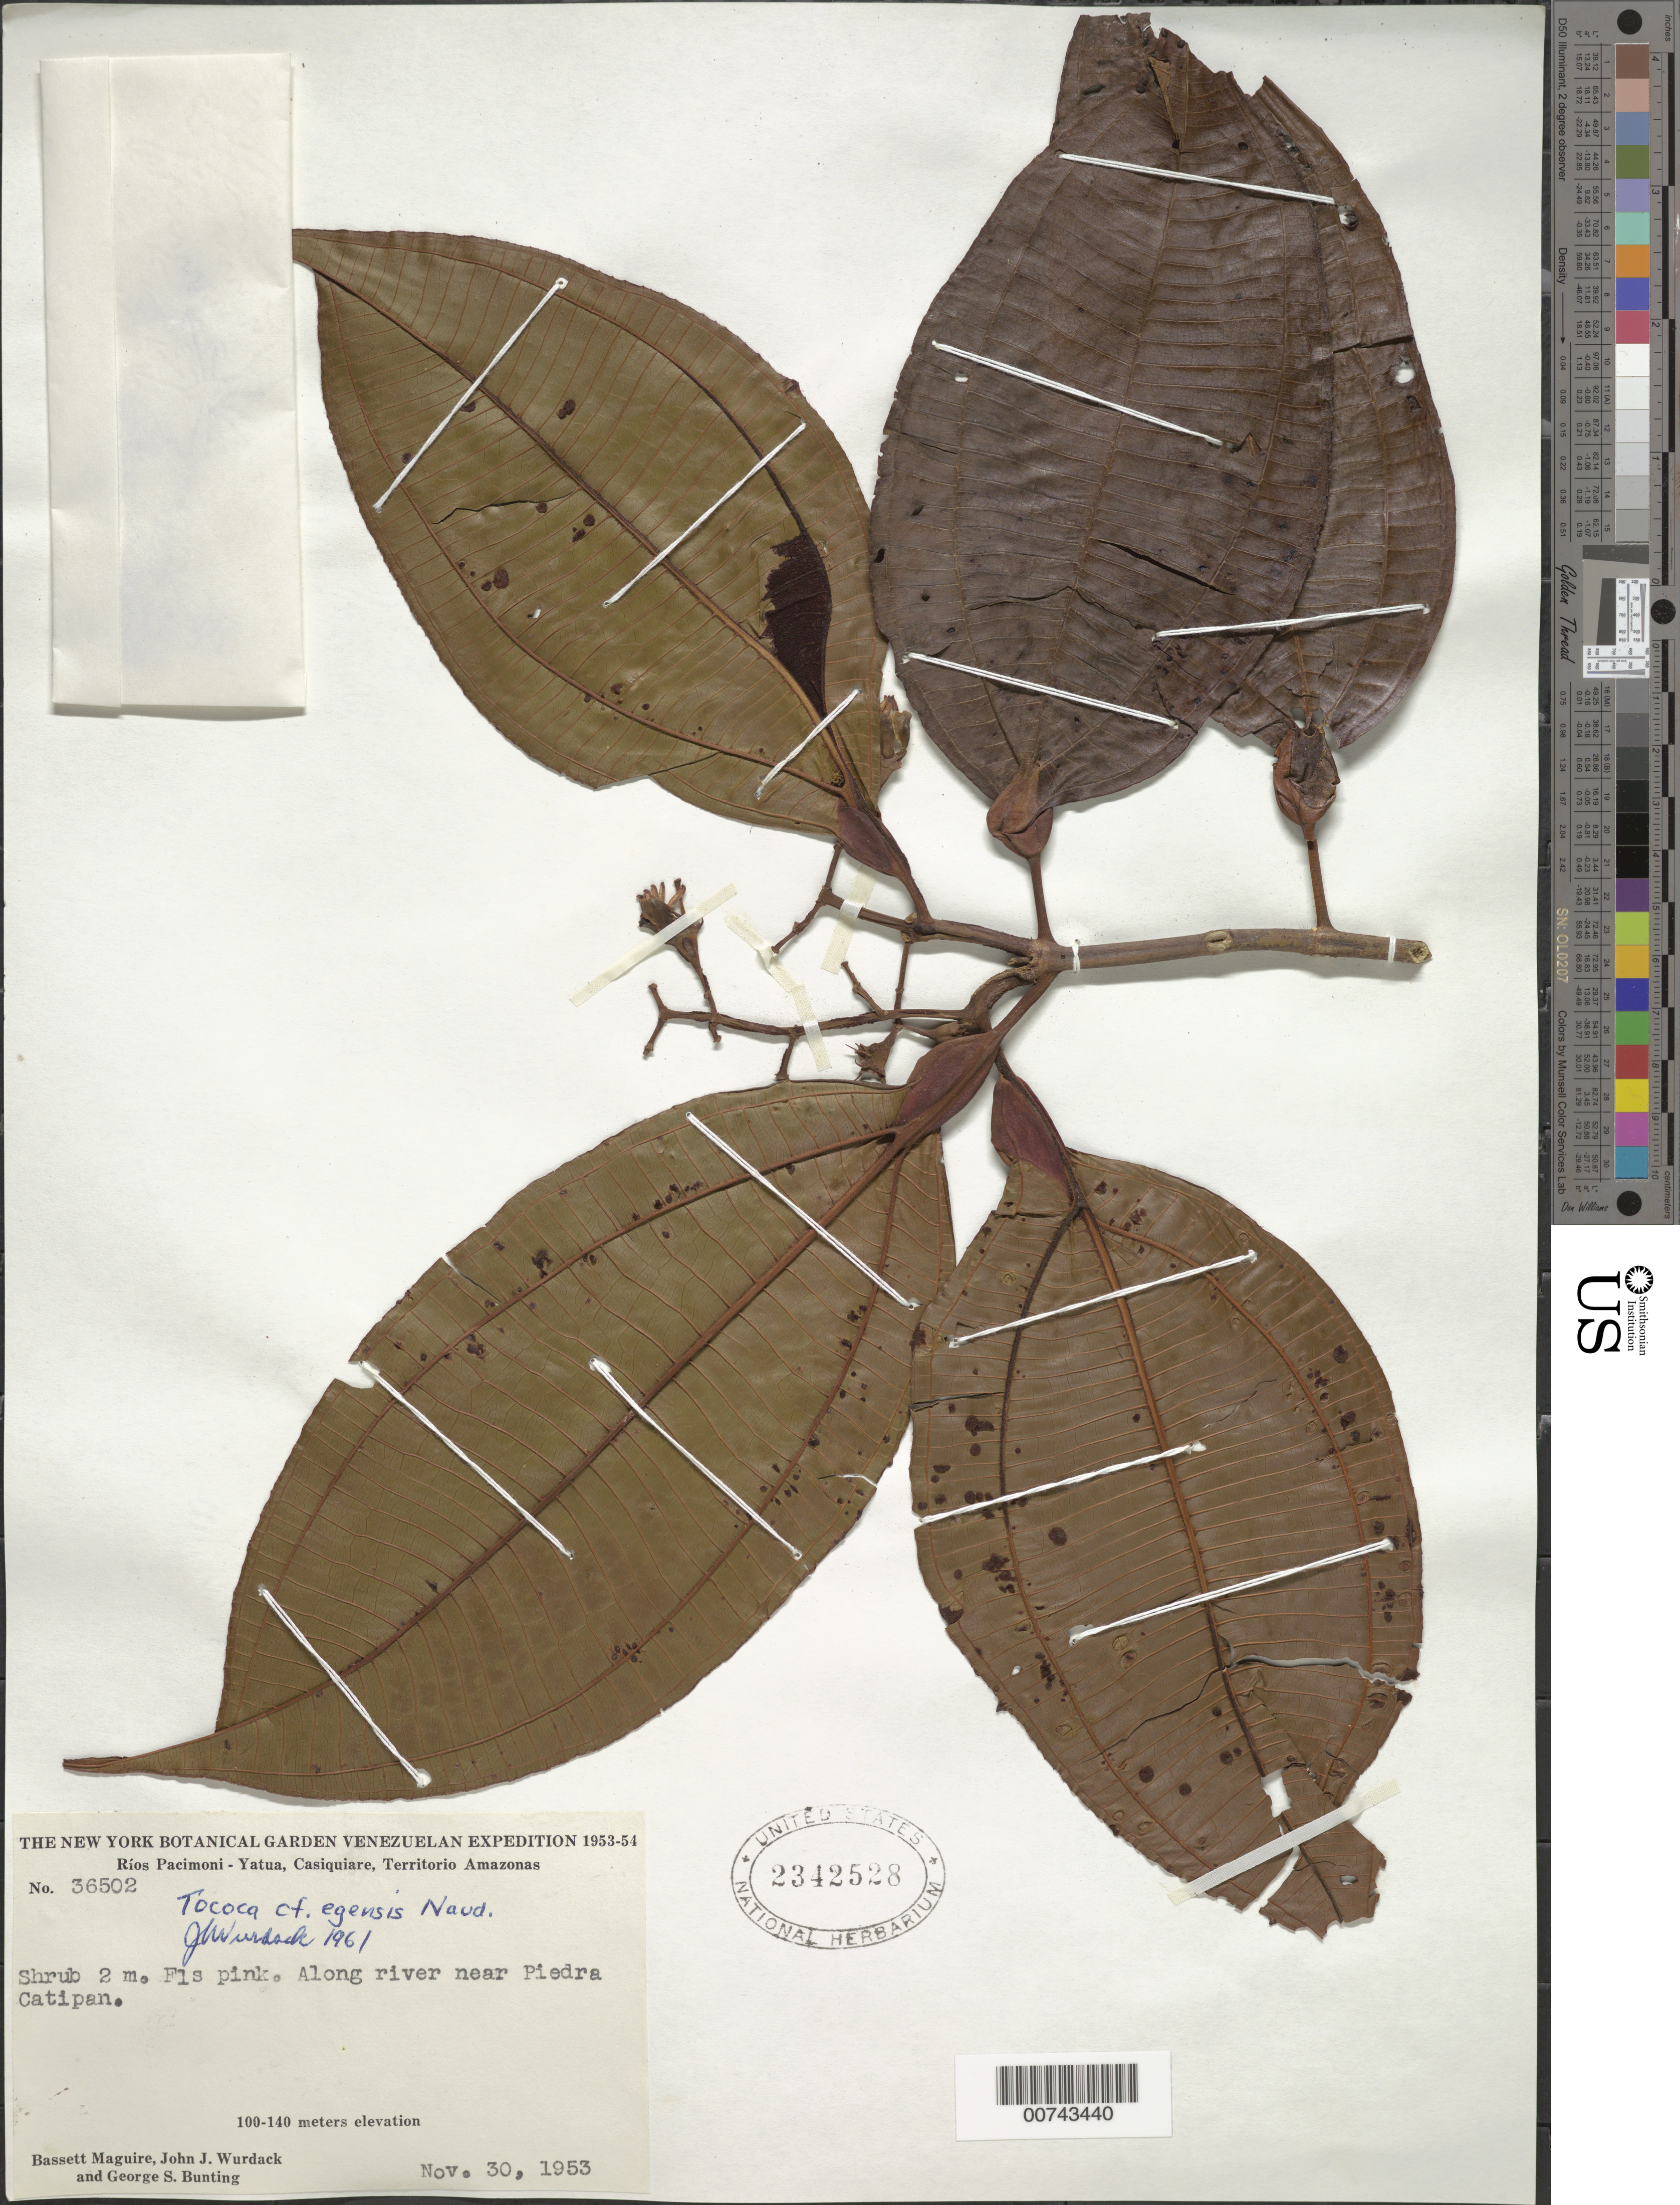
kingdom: Plantae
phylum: Tracheophyta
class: Magnoliopsida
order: Myrtales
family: Melastomataceae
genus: Tococa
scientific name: Tococa coronata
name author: Benth.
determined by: Wurdack, John J., (US), US (UNITED STATES)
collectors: B. Maguire, J. J. Wurdack & G. S. Bunting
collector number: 36502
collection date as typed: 30-Nov-53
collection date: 1953-11-30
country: Venezuela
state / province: Amazonas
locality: Piedra Catipán, Ríos Pacimoni-Yatua, Casiquiare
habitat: Along river near Piedra Capitan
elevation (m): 100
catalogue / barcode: US 2342528